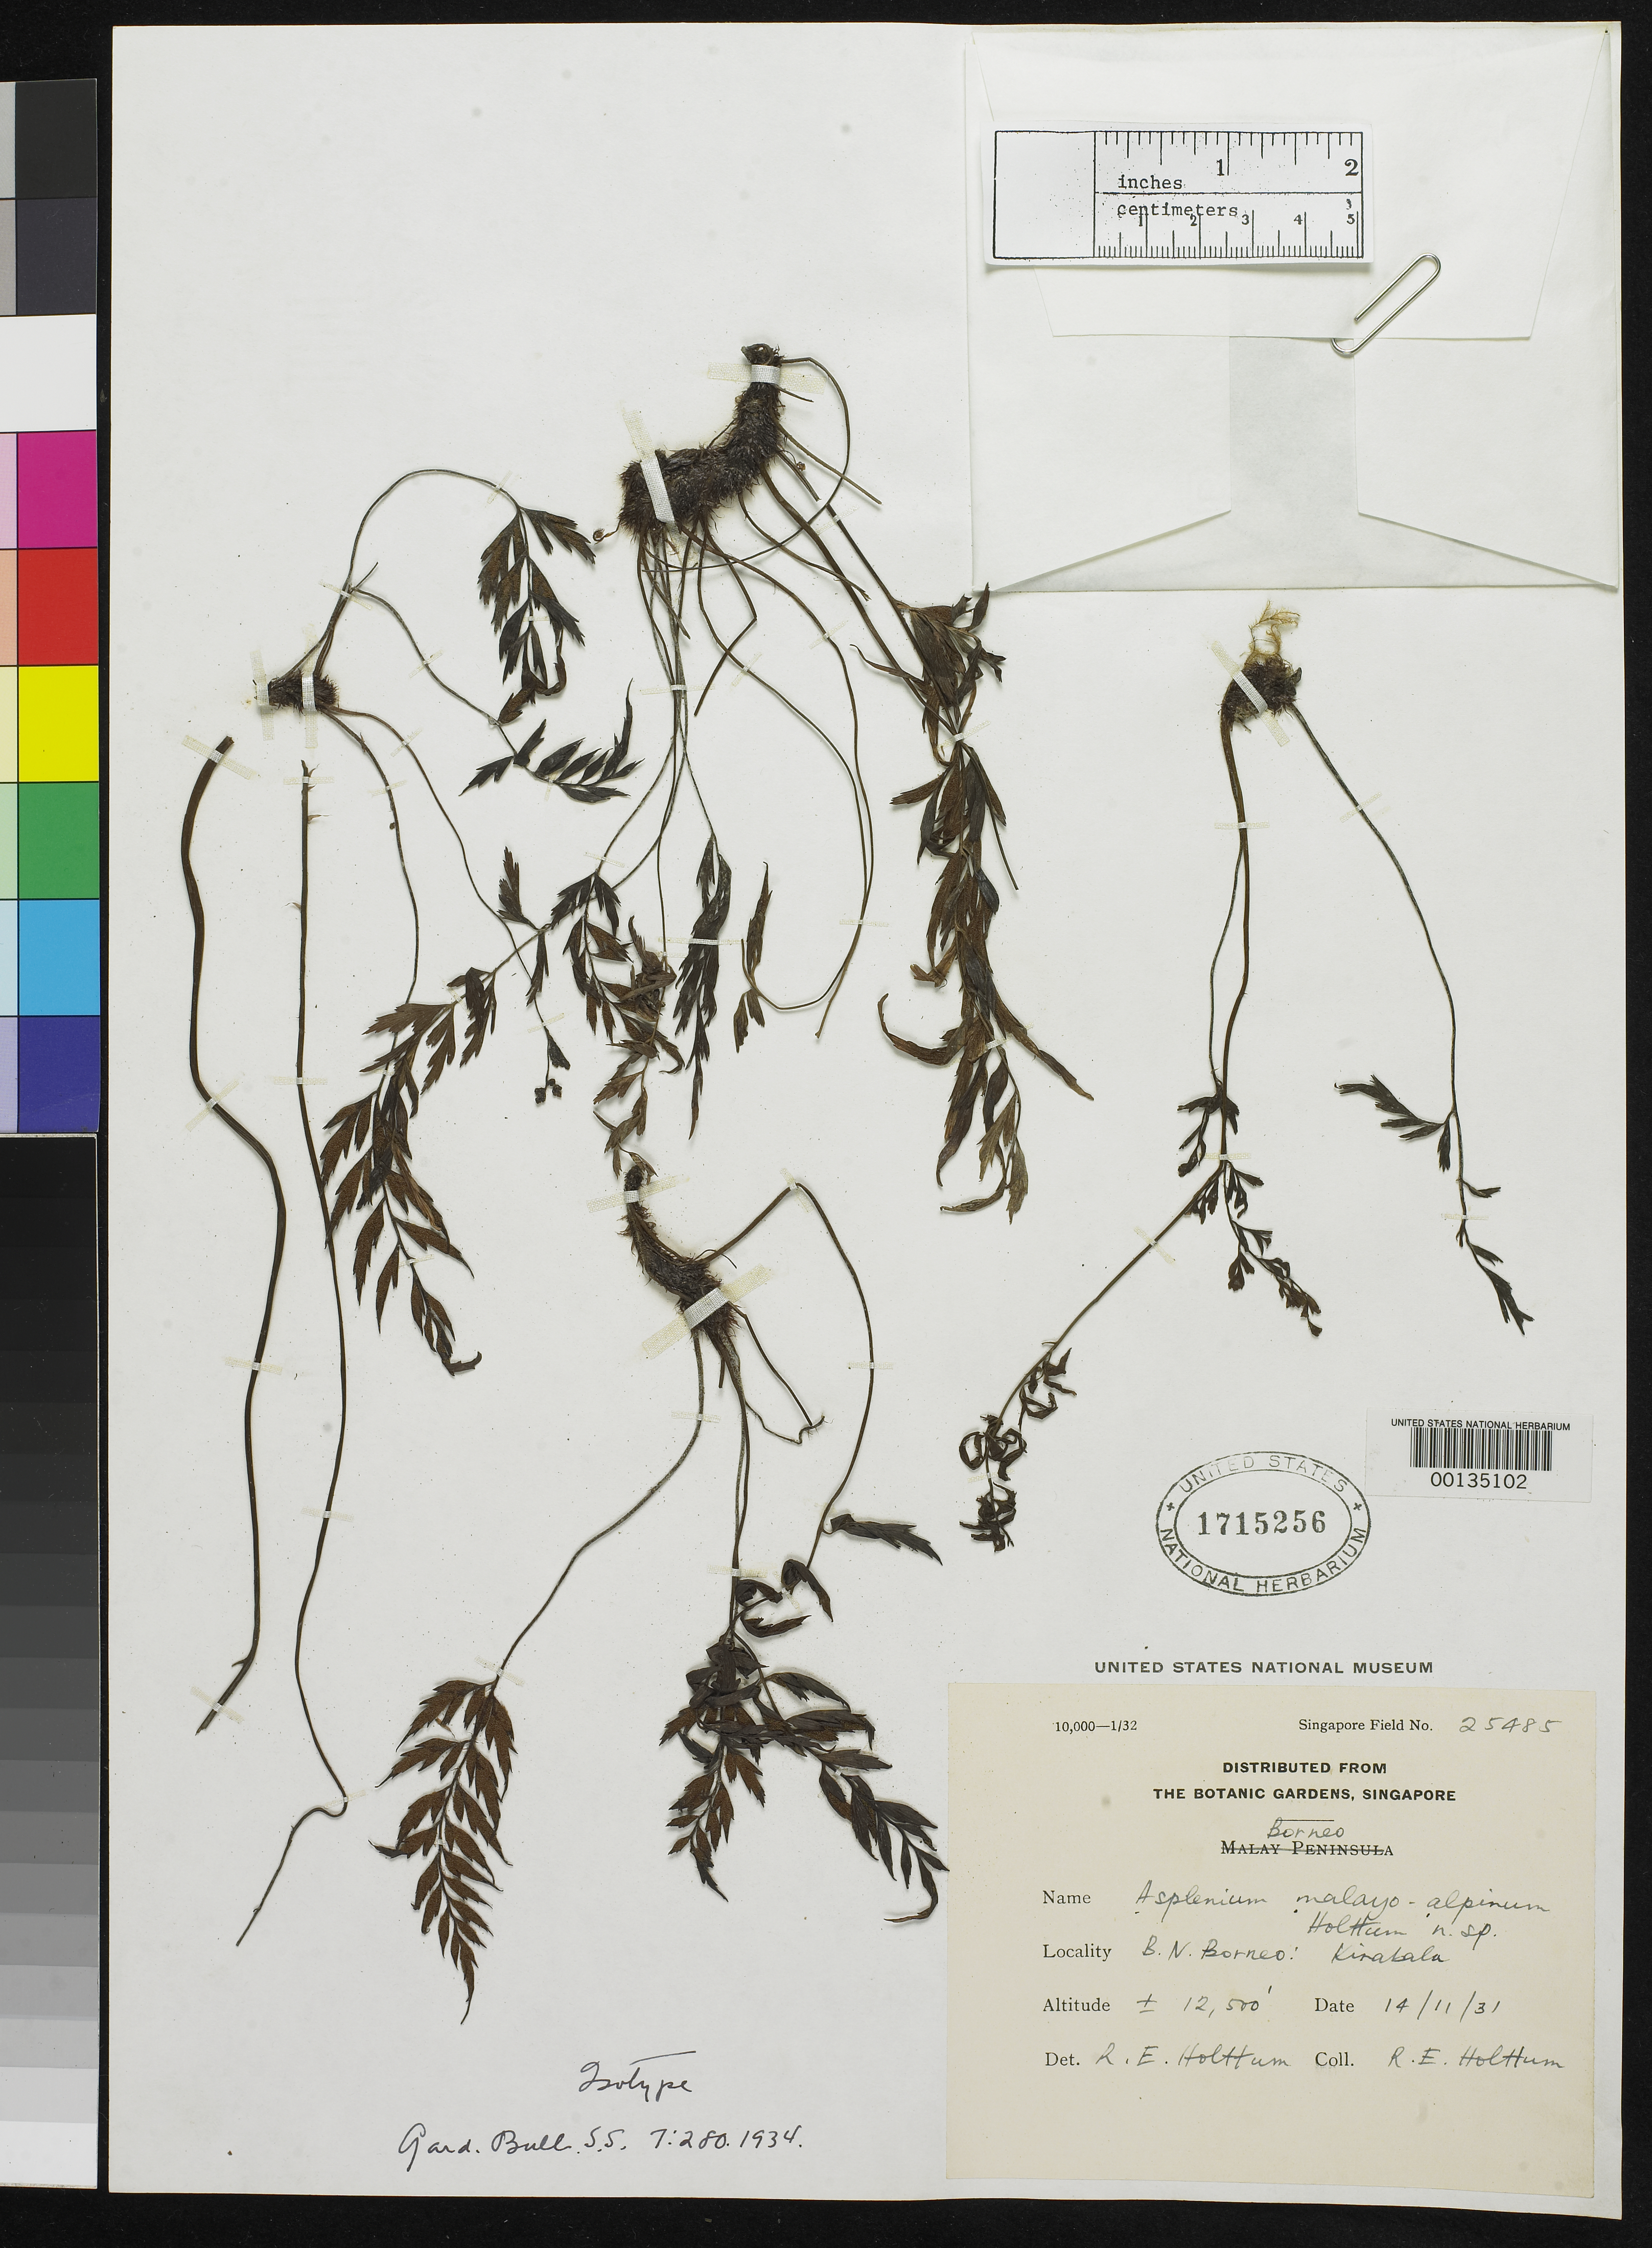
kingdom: Plantae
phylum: Tracheophyta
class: Polypodiopsida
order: Polypodiales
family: Aspleniaceae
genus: Asplenium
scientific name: Asplenium malayo-alpinum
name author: Holttum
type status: Type Collection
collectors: R. E. Holttum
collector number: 25485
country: Brunei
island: Borneo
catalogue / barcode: US 1715256